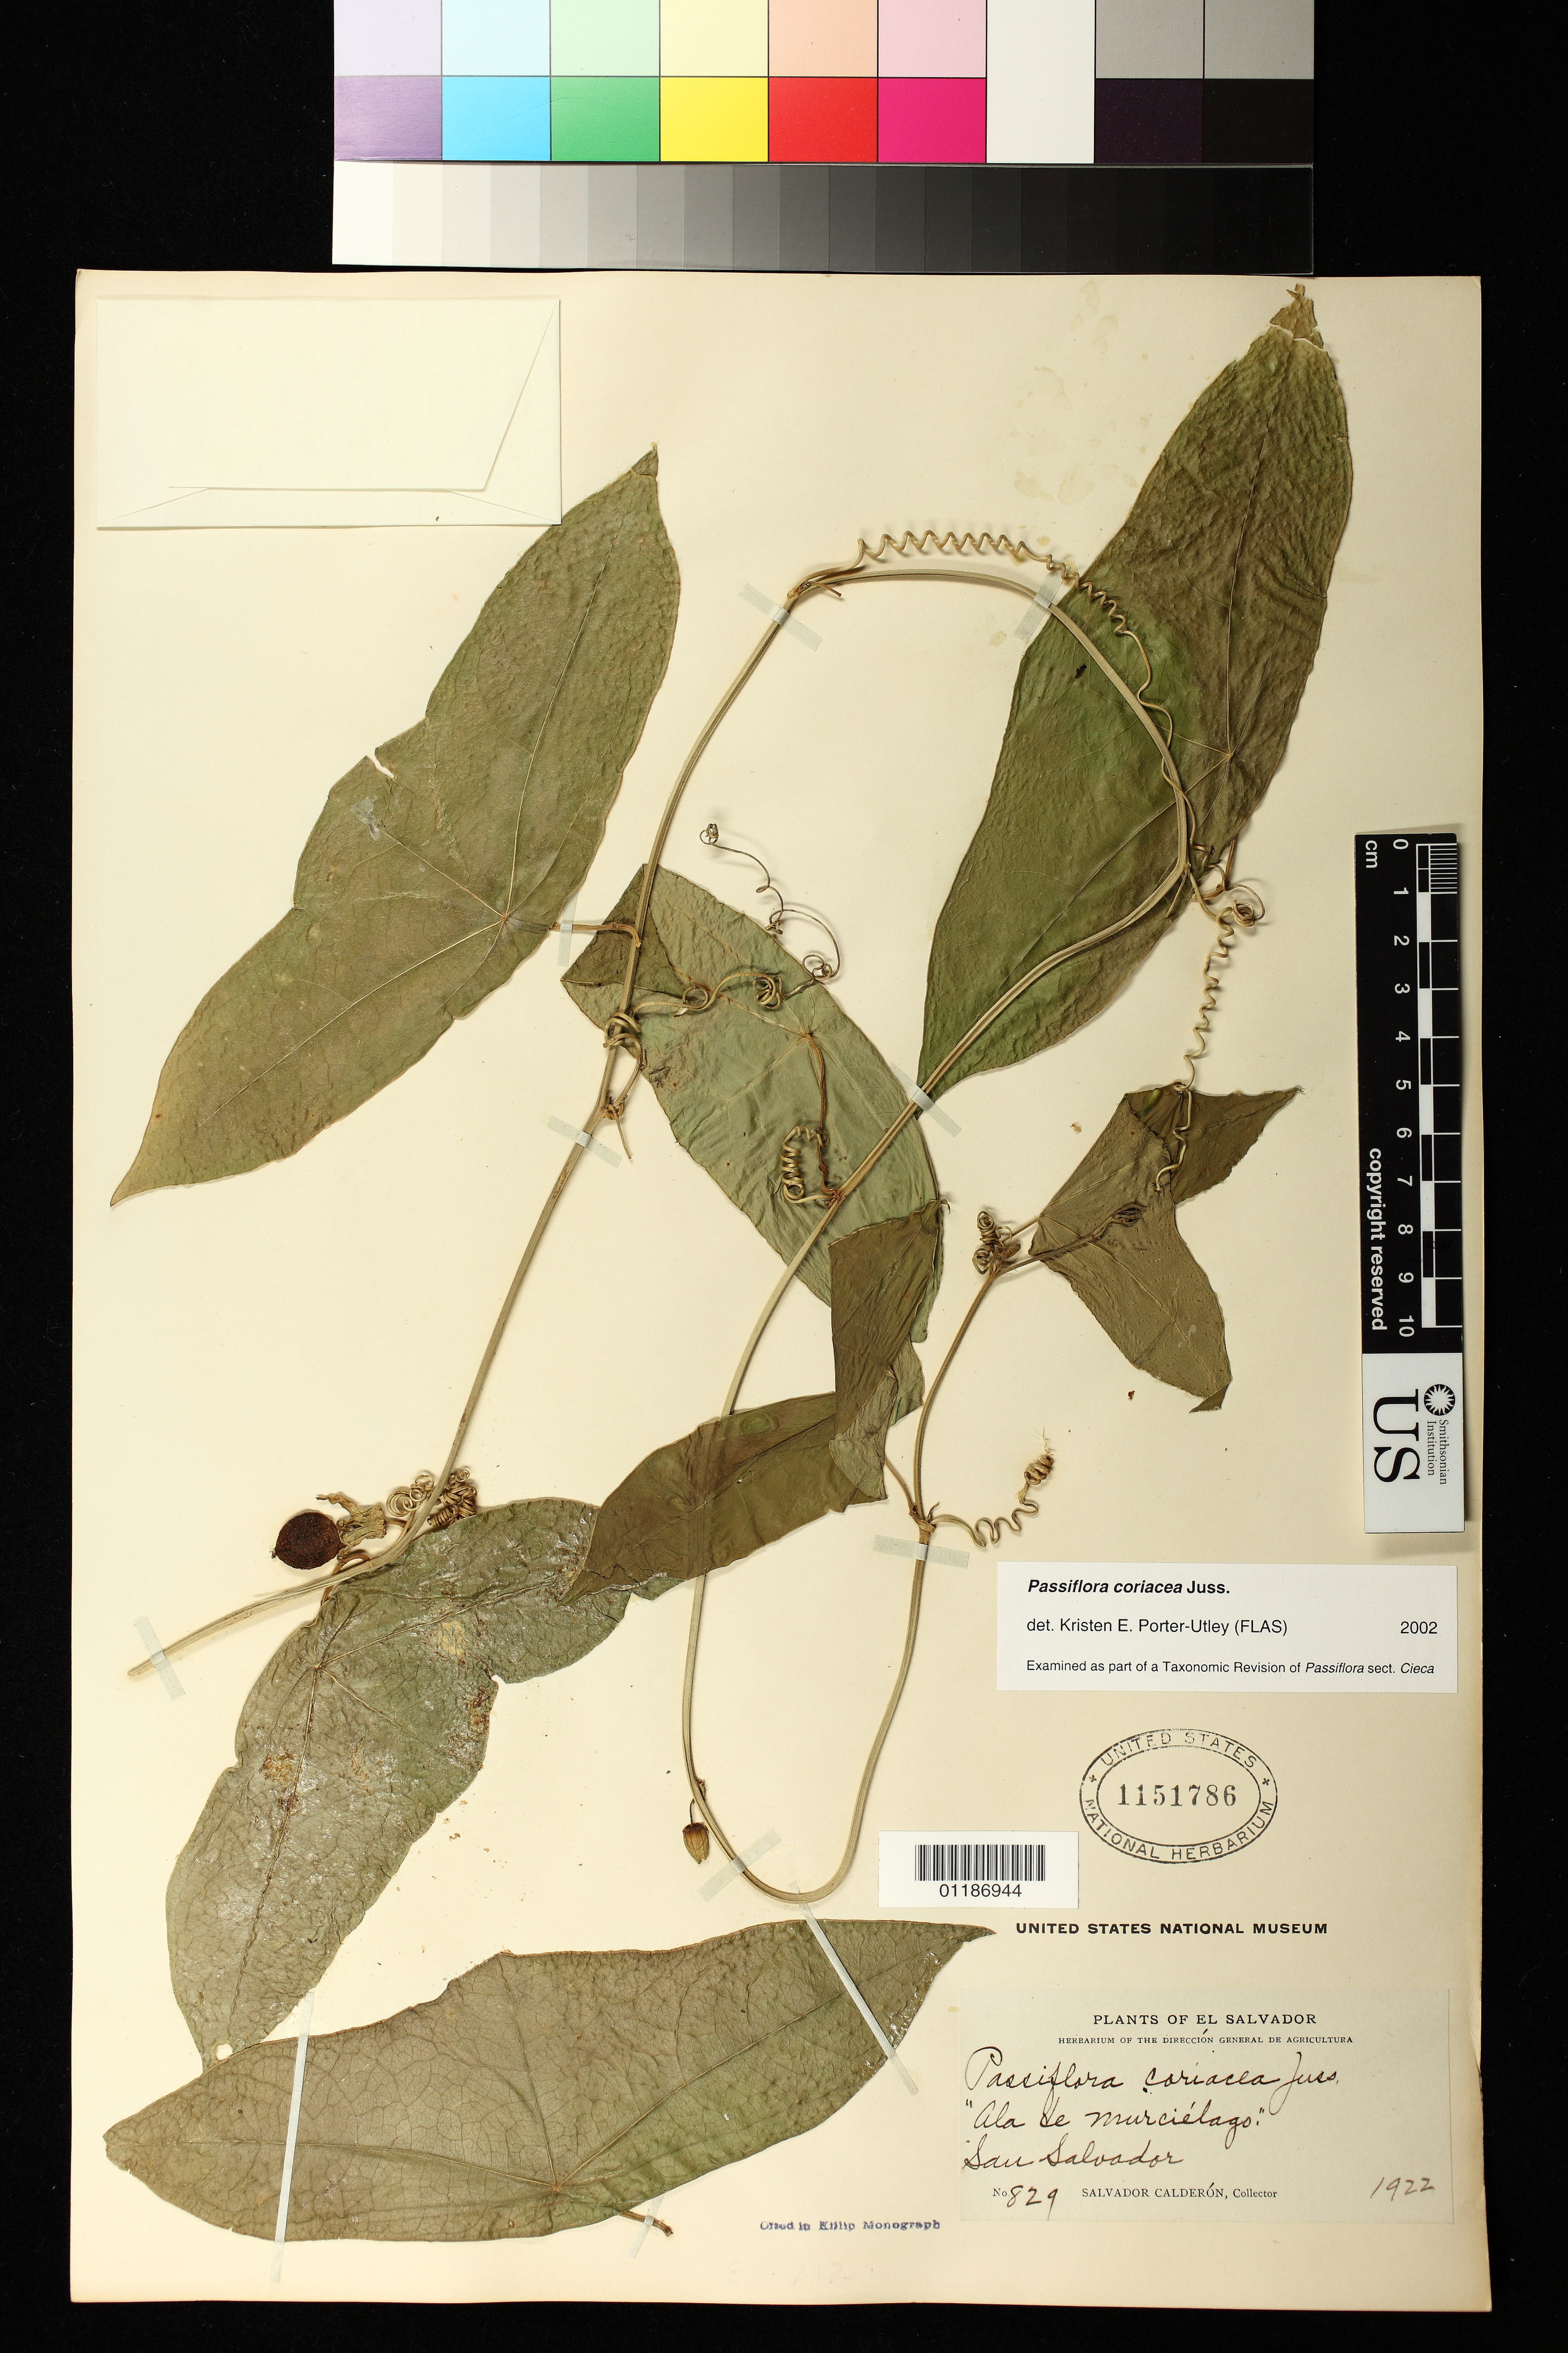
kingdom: Plantae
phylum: Tracheophyta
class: Magnoliopsida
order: Malpighiales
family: Passifloraceae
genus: Passiflora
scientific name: Passiflora coriacea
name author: A. Juss.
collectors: S. Calderón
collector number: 829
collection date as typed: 1922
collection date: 1922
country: El Salvador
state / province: San Salvador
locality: La cebadilla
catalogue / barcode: US 1151786